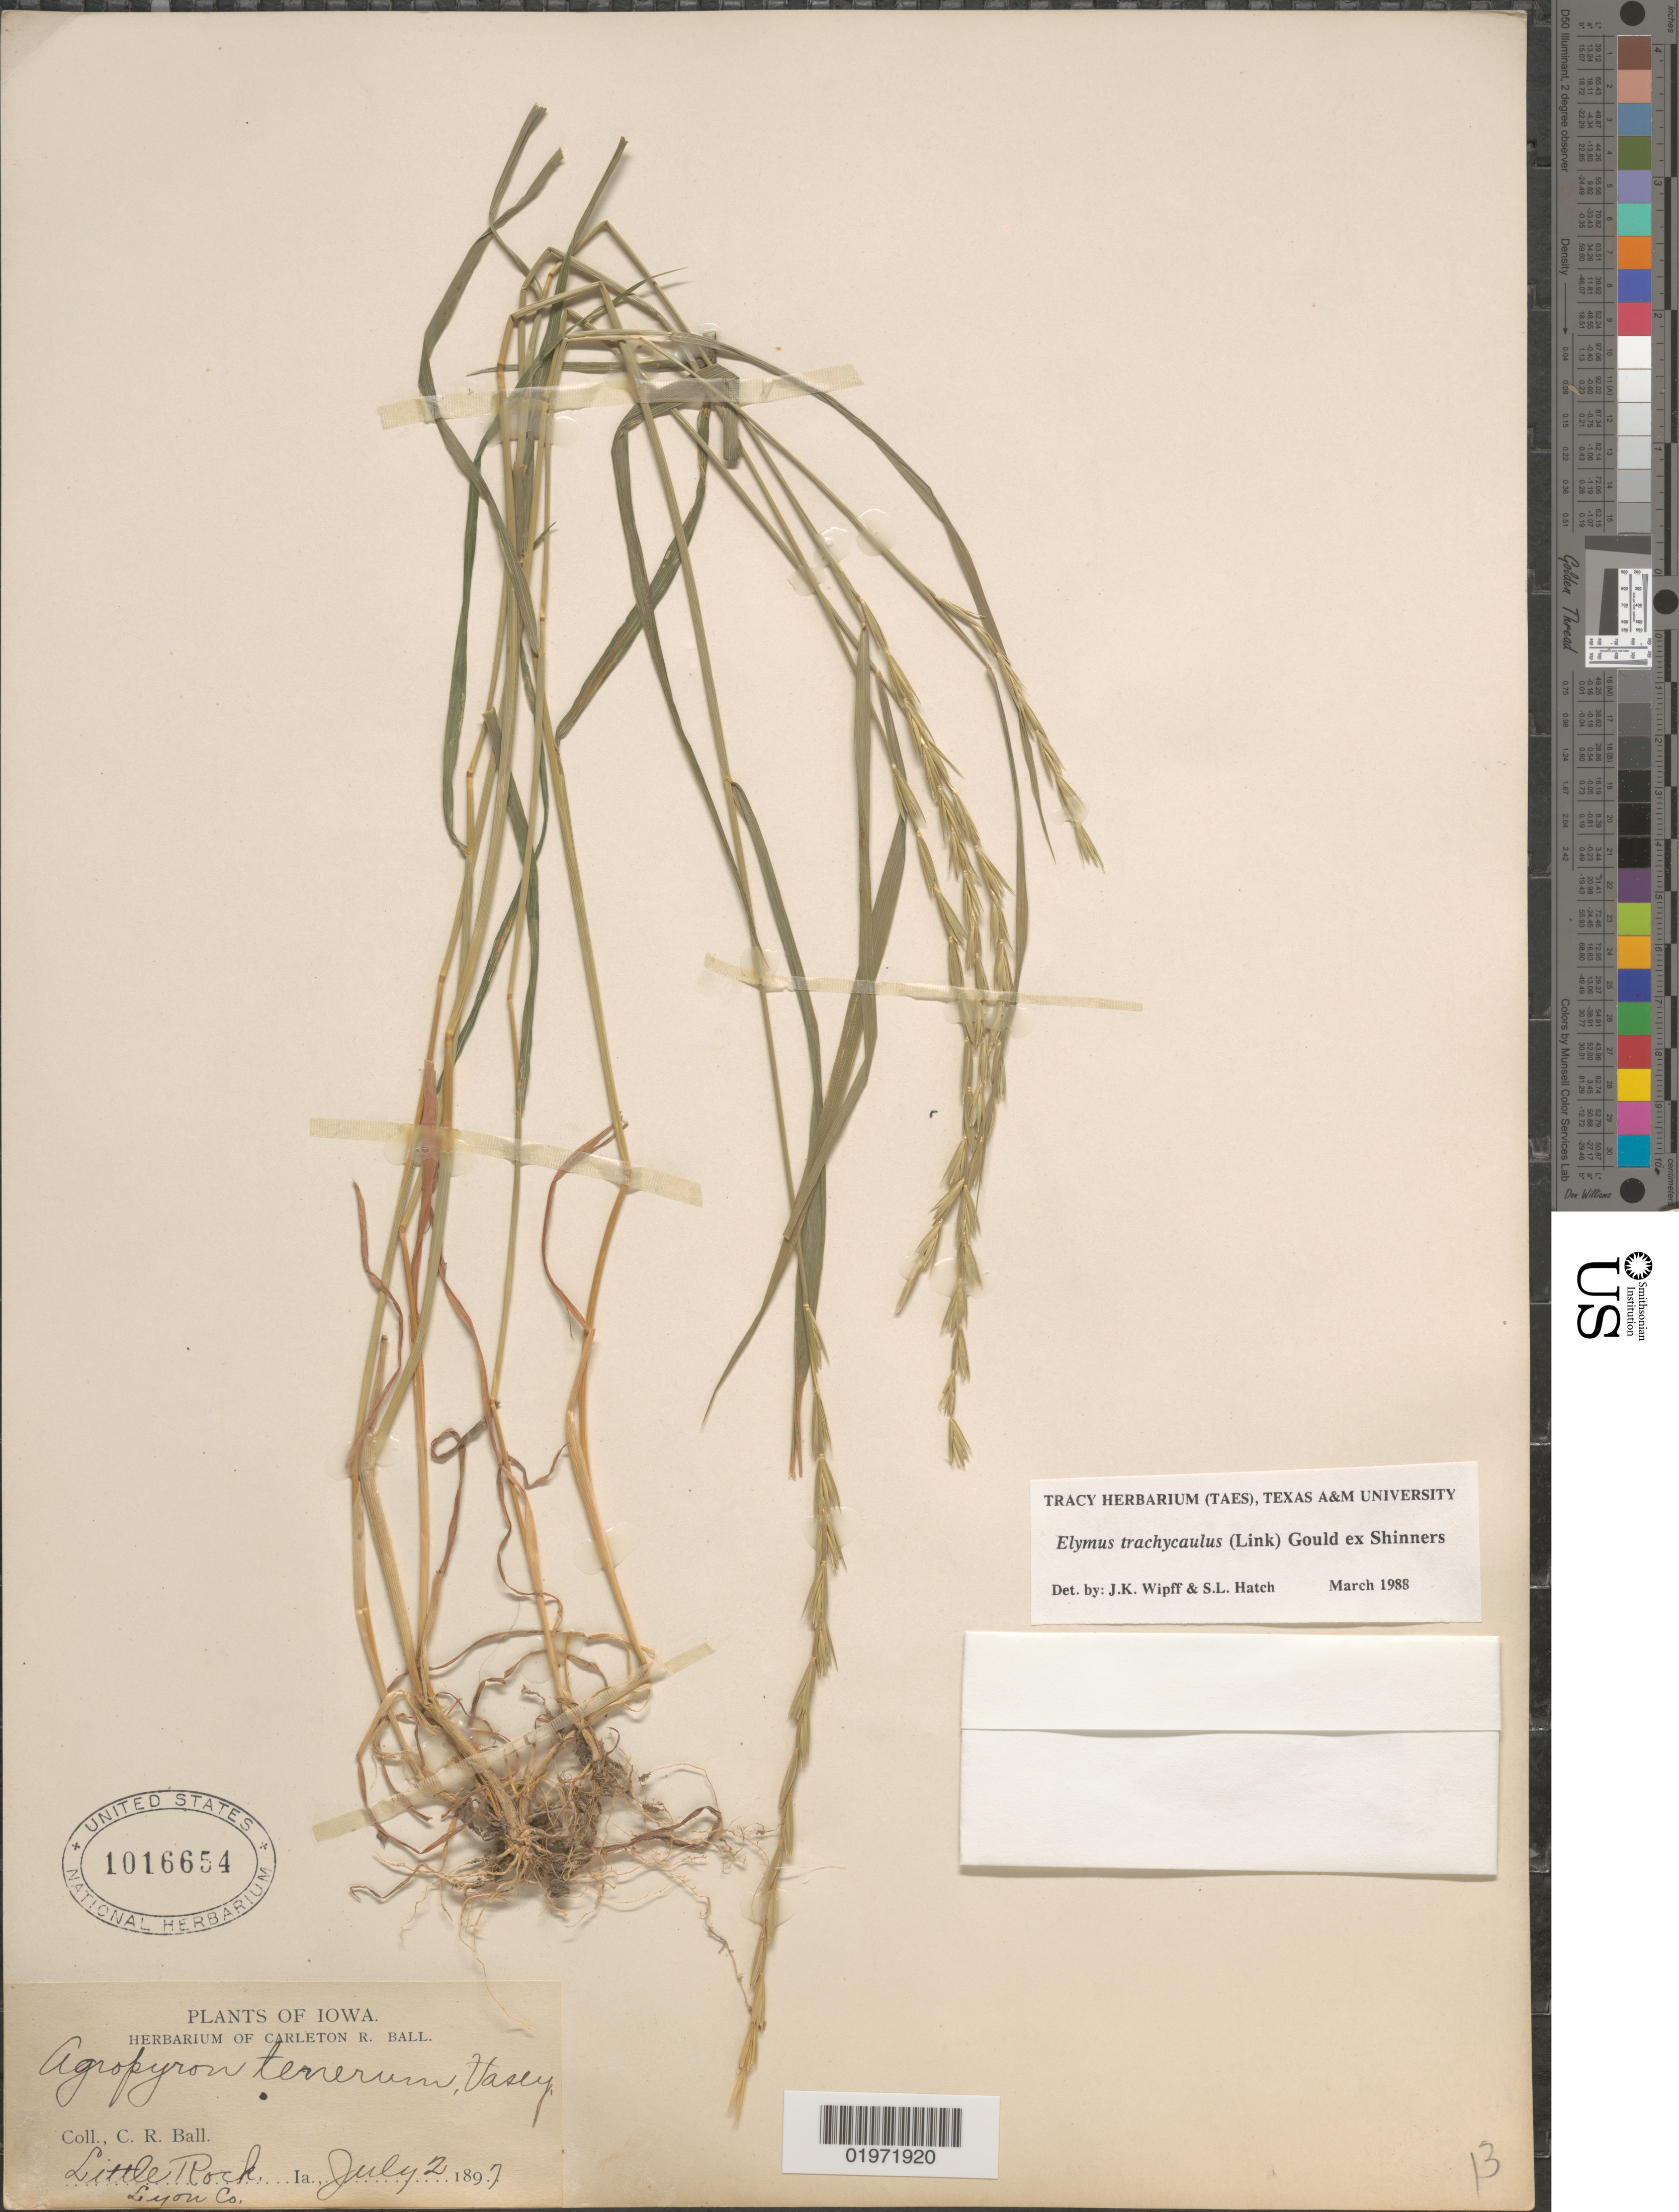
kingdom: Plantae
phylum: Tracheophyta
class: Liliopsida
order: Poales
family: Poaceae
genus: Elymus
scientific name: Elymus trachycaulus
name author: (Link) Gould ex Shinners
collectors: C. R. Ball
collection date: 1897-07-02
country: United States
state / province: Iowa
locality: Little Rock. Lyon Co.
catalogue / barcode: US 1016654